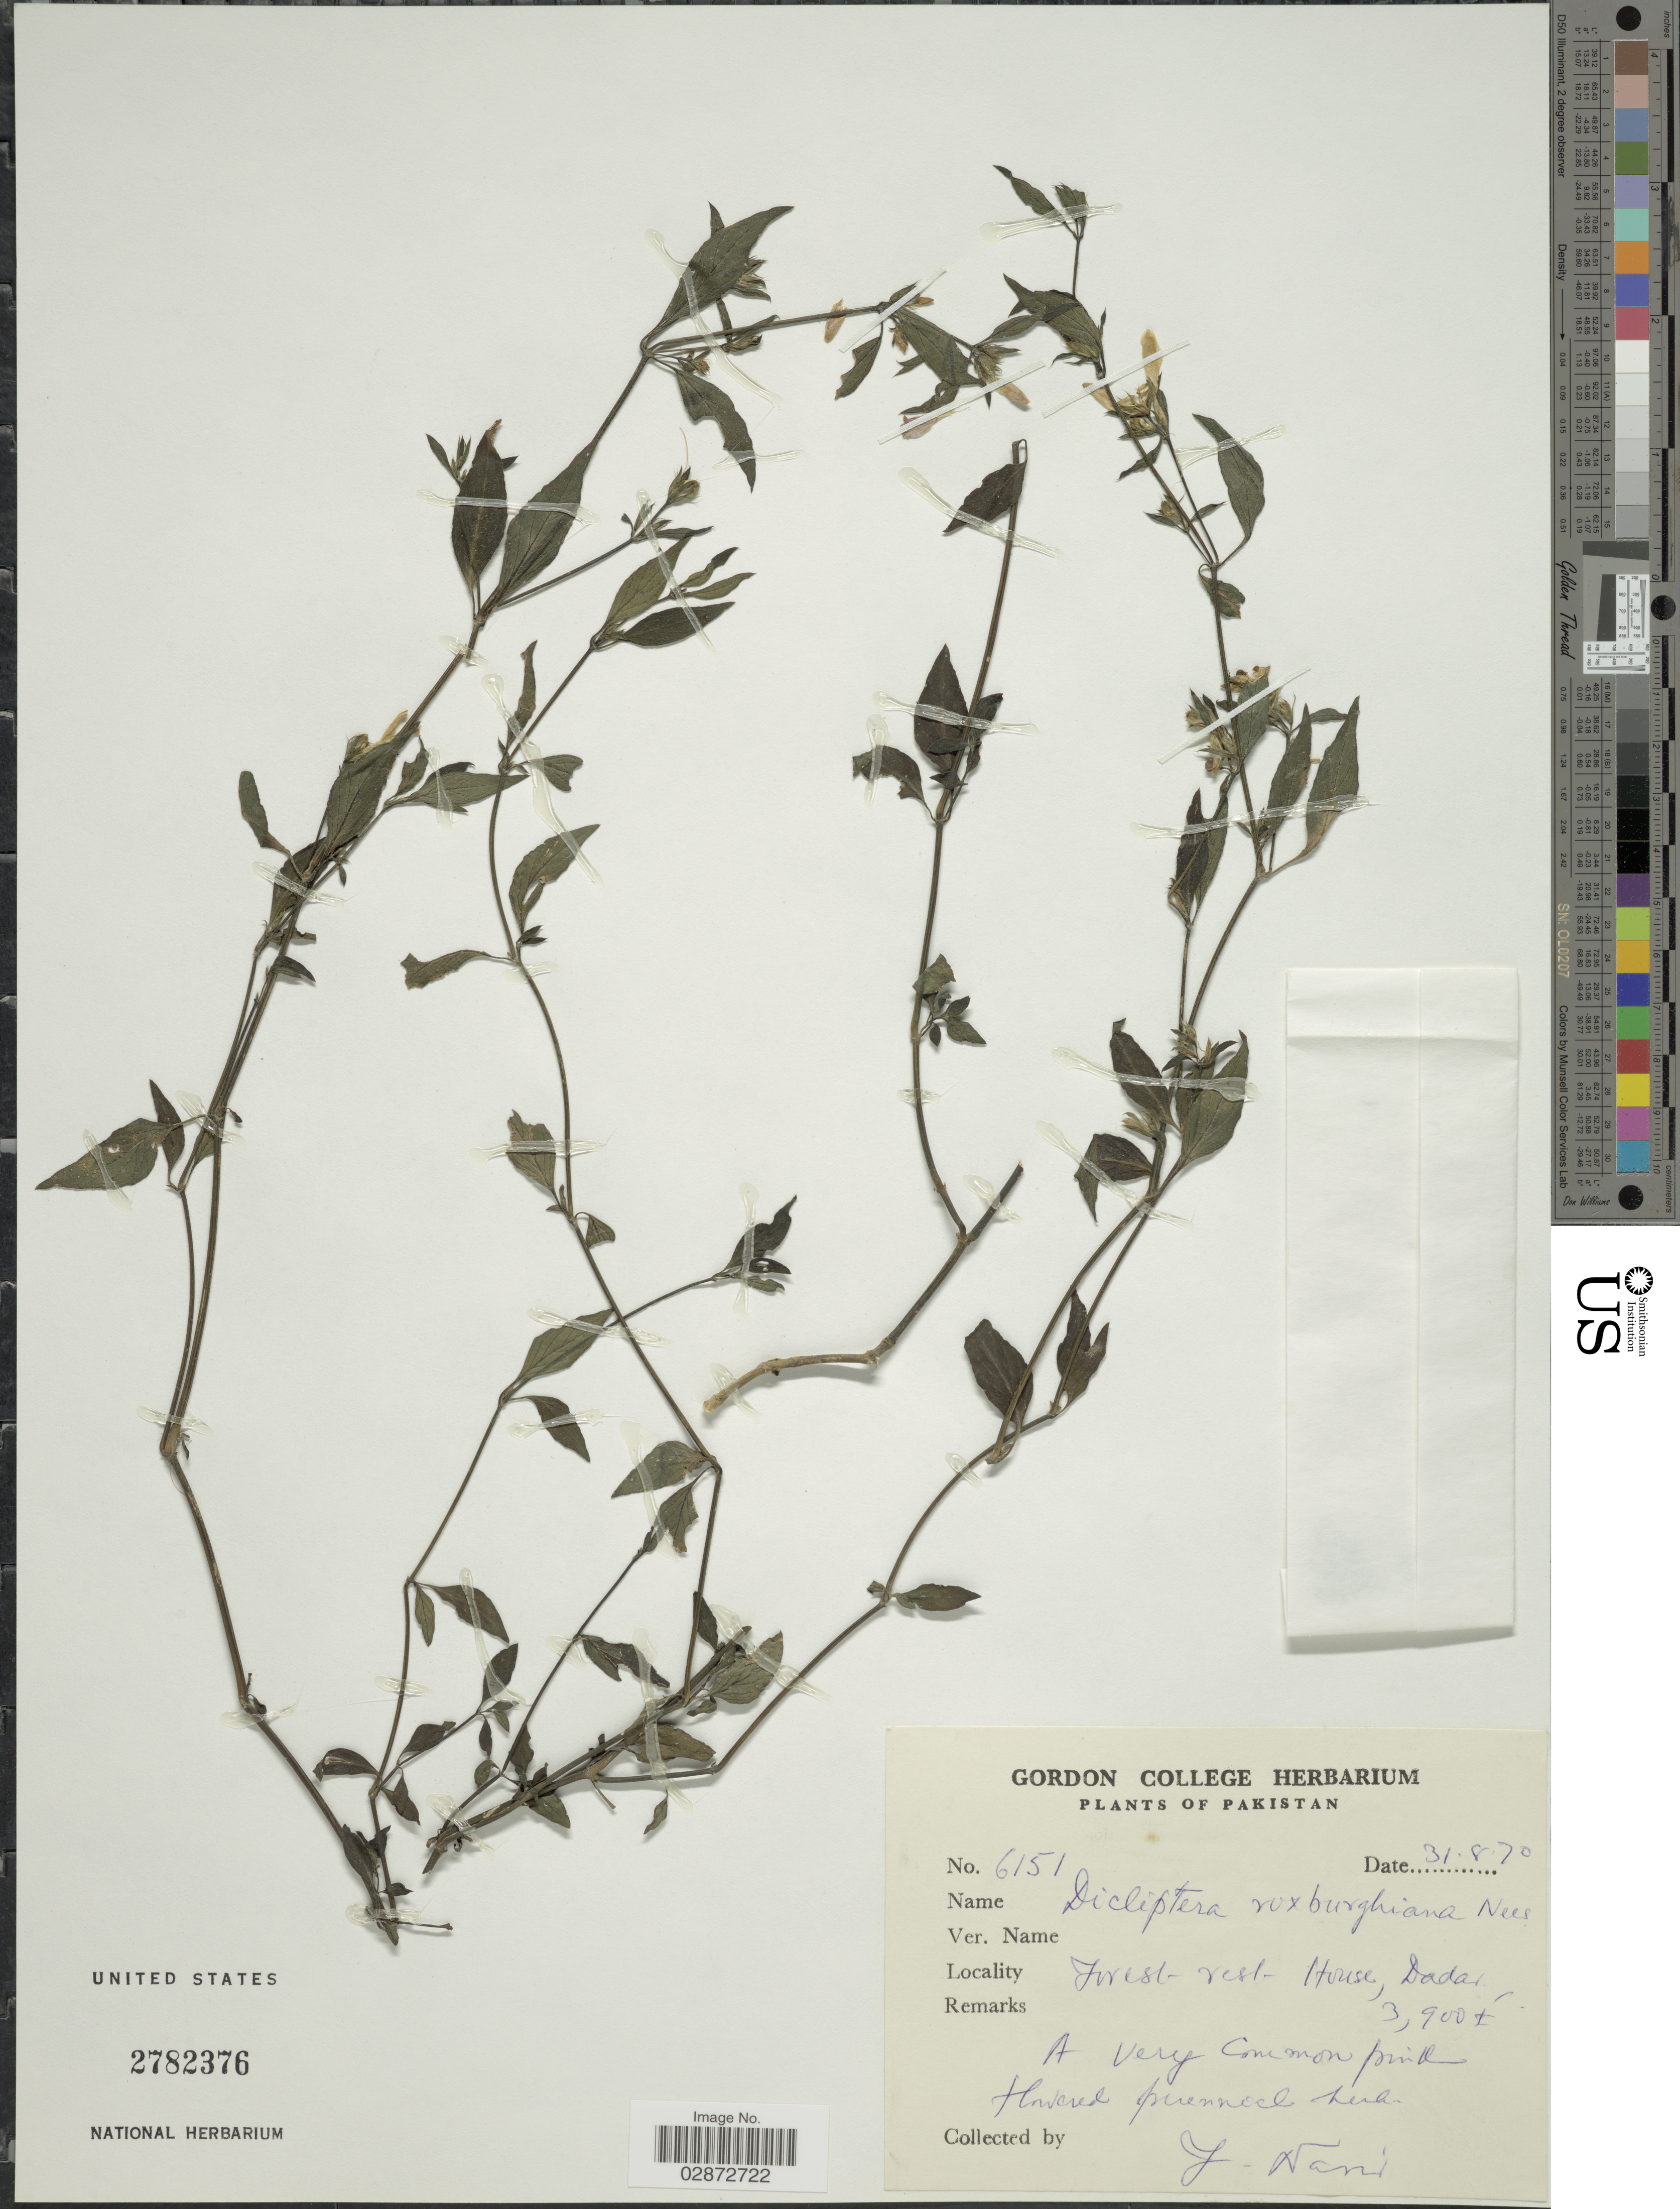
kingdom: Plantae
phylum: Tracheophyta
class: Magnoliopsida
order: Lamiales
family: Acanthaceae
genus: Dicliptera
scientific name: Dicliptera roxburghiana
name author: Nees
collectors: Y. Nani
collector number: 6151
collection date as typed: Transcribed d/m/y: 31/8/70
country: Pakistan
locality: Forest - rest -House, Dadar.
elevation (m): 1189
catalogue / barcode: US 2782376